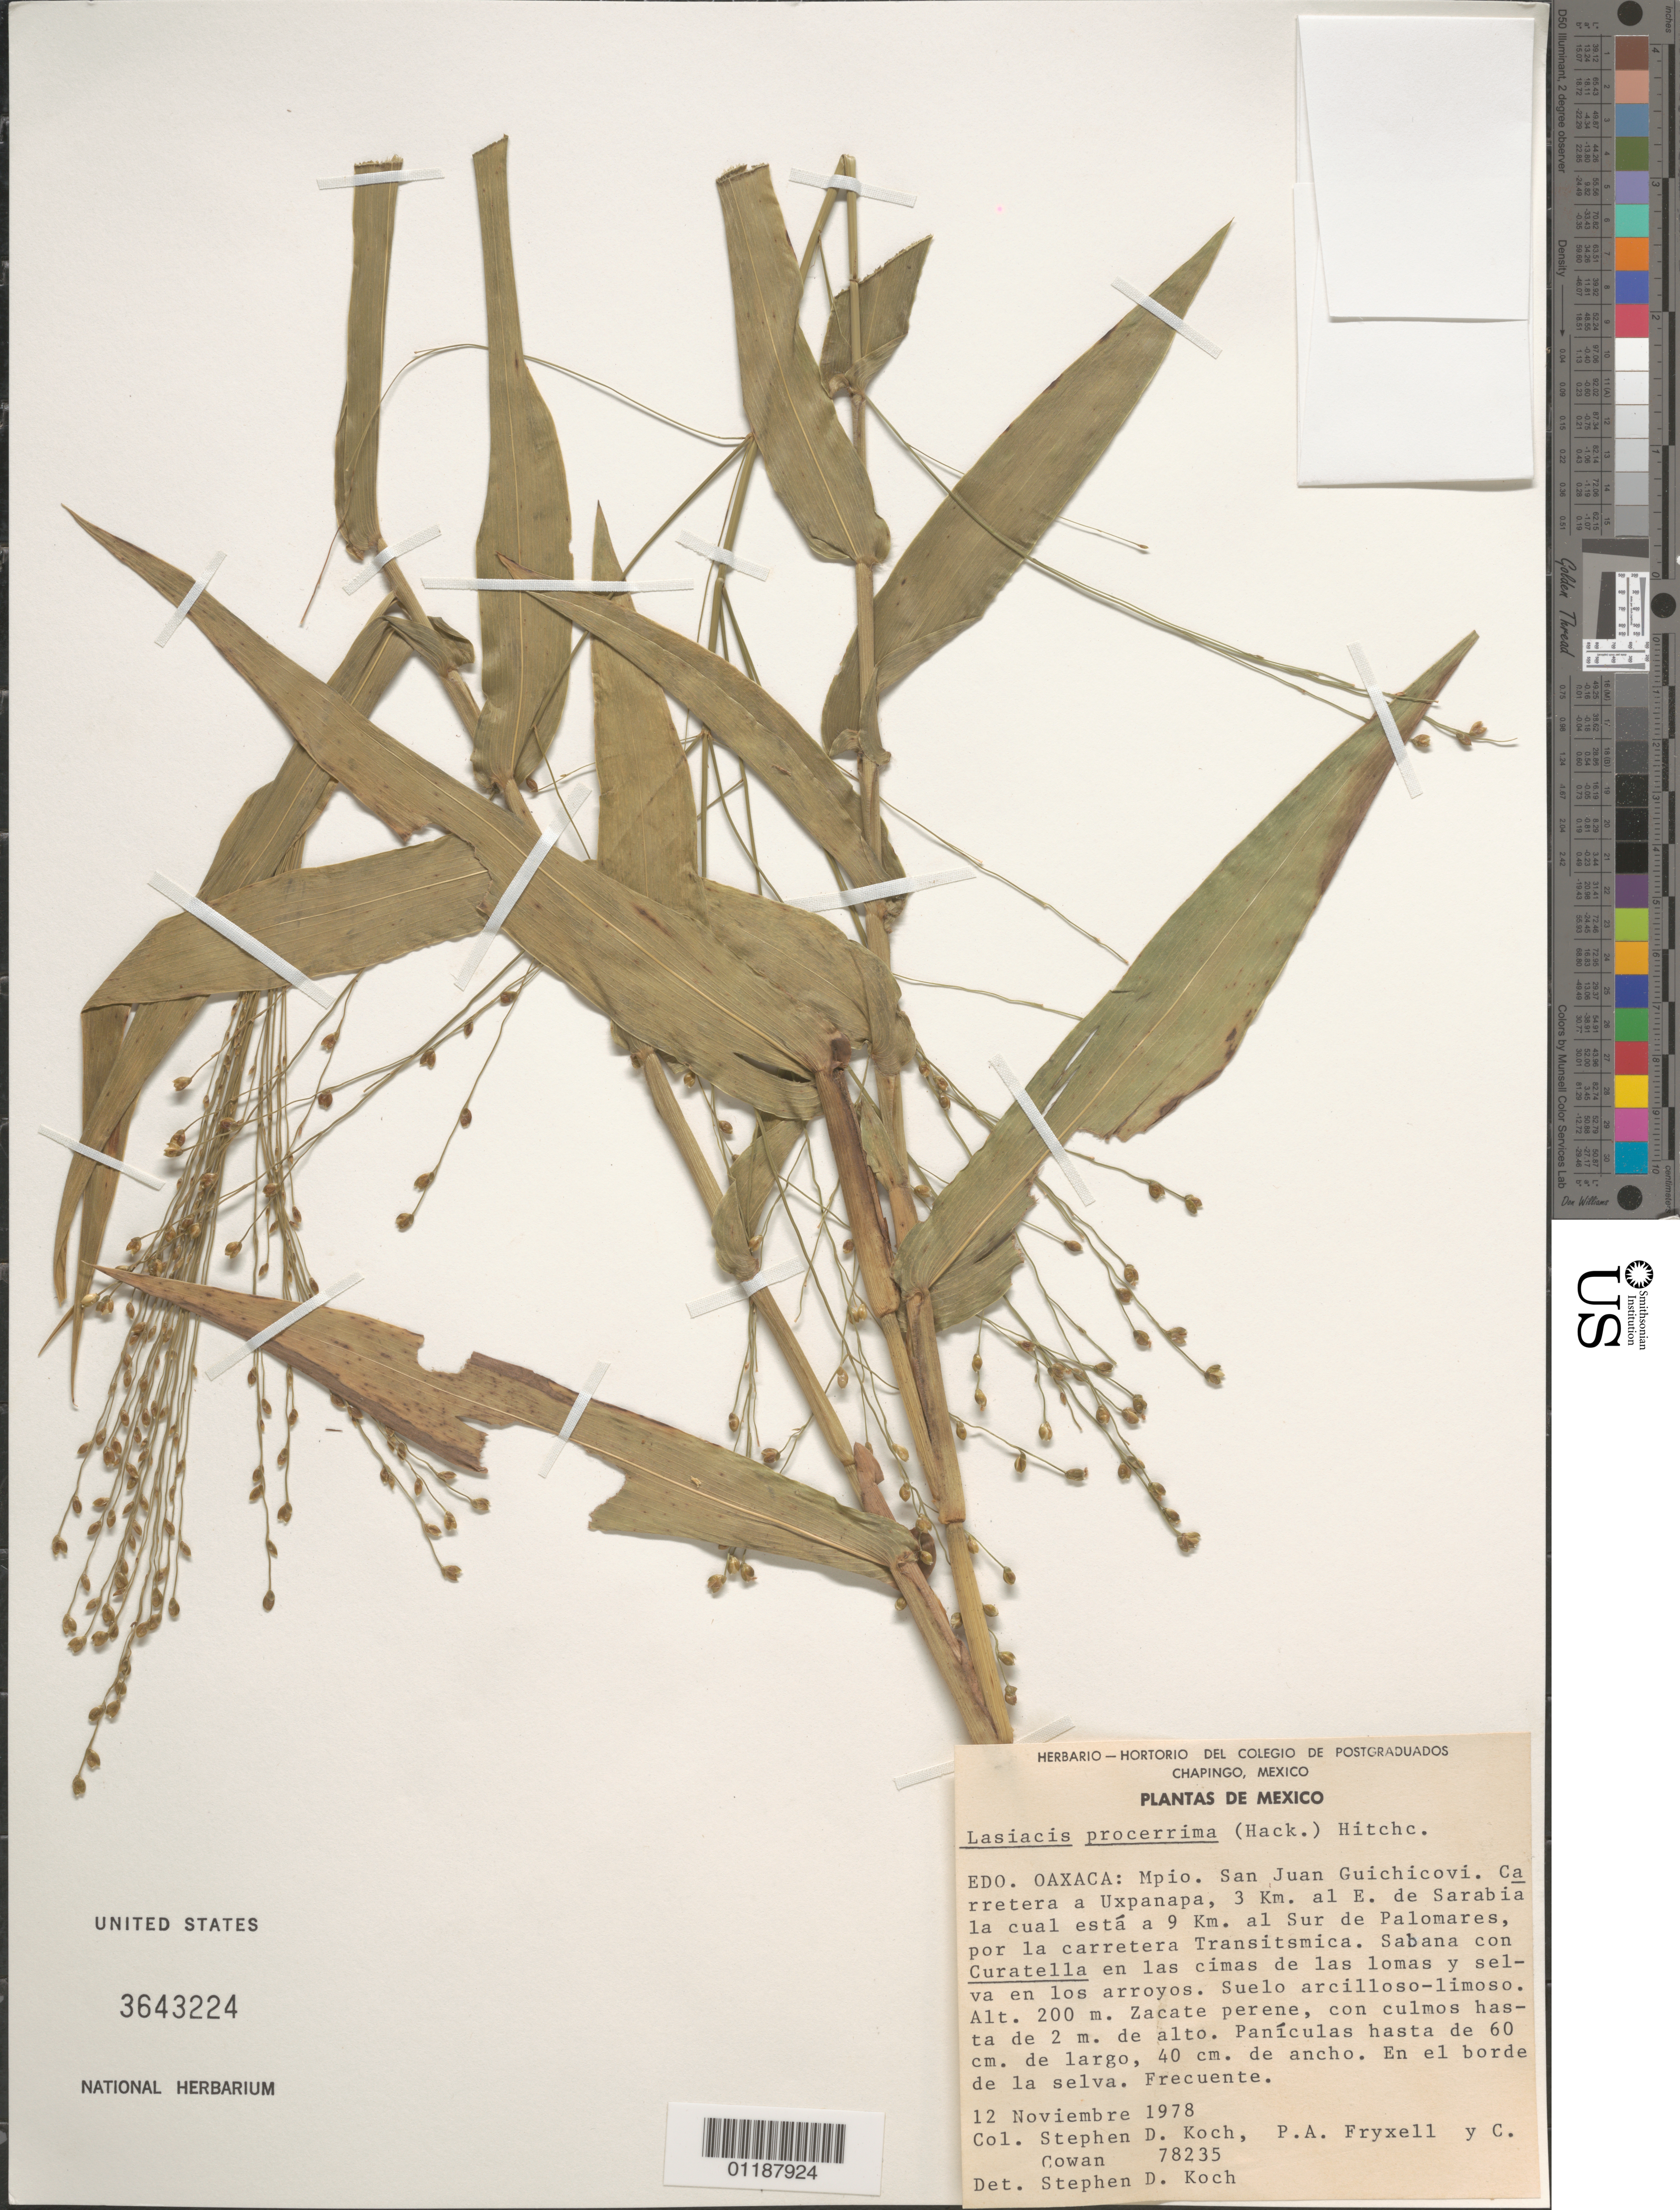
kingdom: Plantae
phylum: Tracheophyta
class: Liliopsida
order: Poales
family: Poaceae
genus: Lasiacis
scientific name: Lasiacis procerrima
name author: (Hack.) Hitchc.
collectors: S. D. Koch, P. A. Fryxell & C. Cowan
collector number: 78235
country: Mexico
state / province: Oaxaca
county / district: San Juan Guichicovi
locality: Carretera a Uxpanapa, E of Sarabia la Cual, Sur de Palomares.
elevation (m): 200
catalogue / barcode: US 3643224